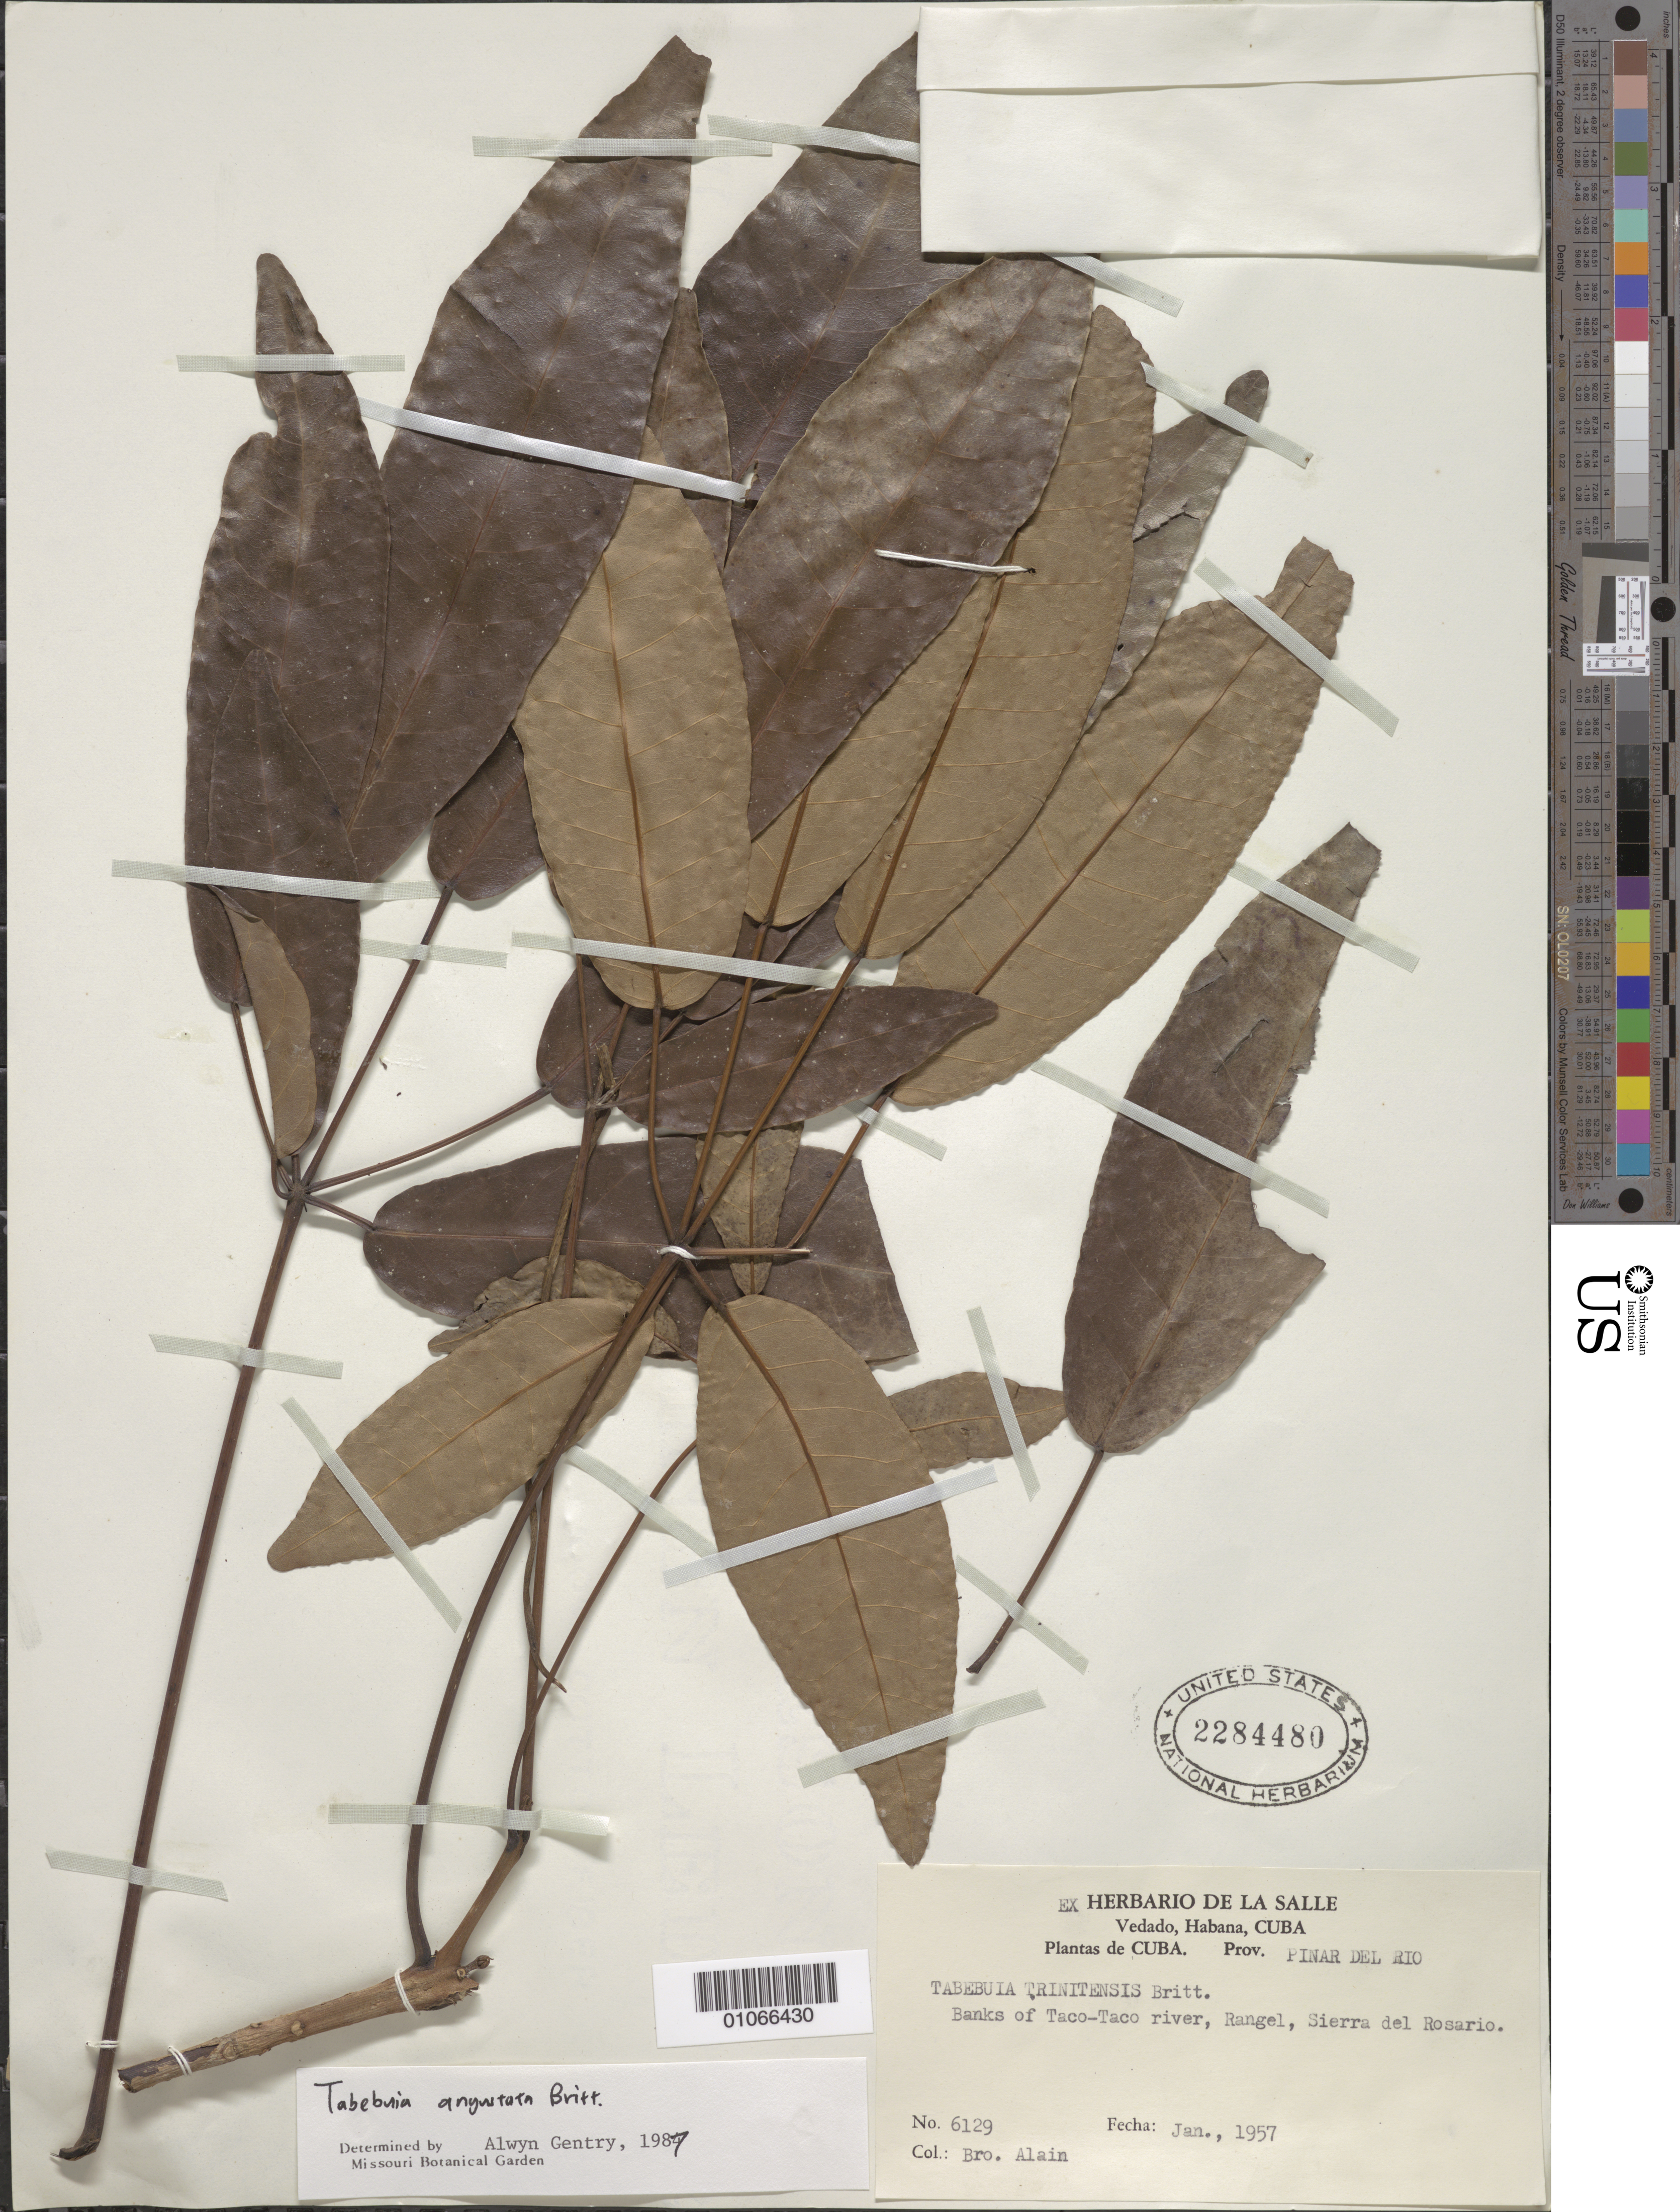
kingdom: Plantae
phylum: Tracheophyta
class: Magnoliopsida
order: Lamiales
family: Bignoniaceae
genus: Tabebuia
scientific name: Tabebuia angustata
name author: Britton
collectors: A. H. Liogier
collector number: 6129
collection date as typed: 01 Jan 1957 to 31 Jan 1957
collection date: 1957-01-01/1957-01-31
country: Cuba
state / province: Pinar del Rio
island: Cuba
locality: Banks of Taco-Taco River, Rangel, Sierra del Rosario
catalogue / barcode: US 2284480